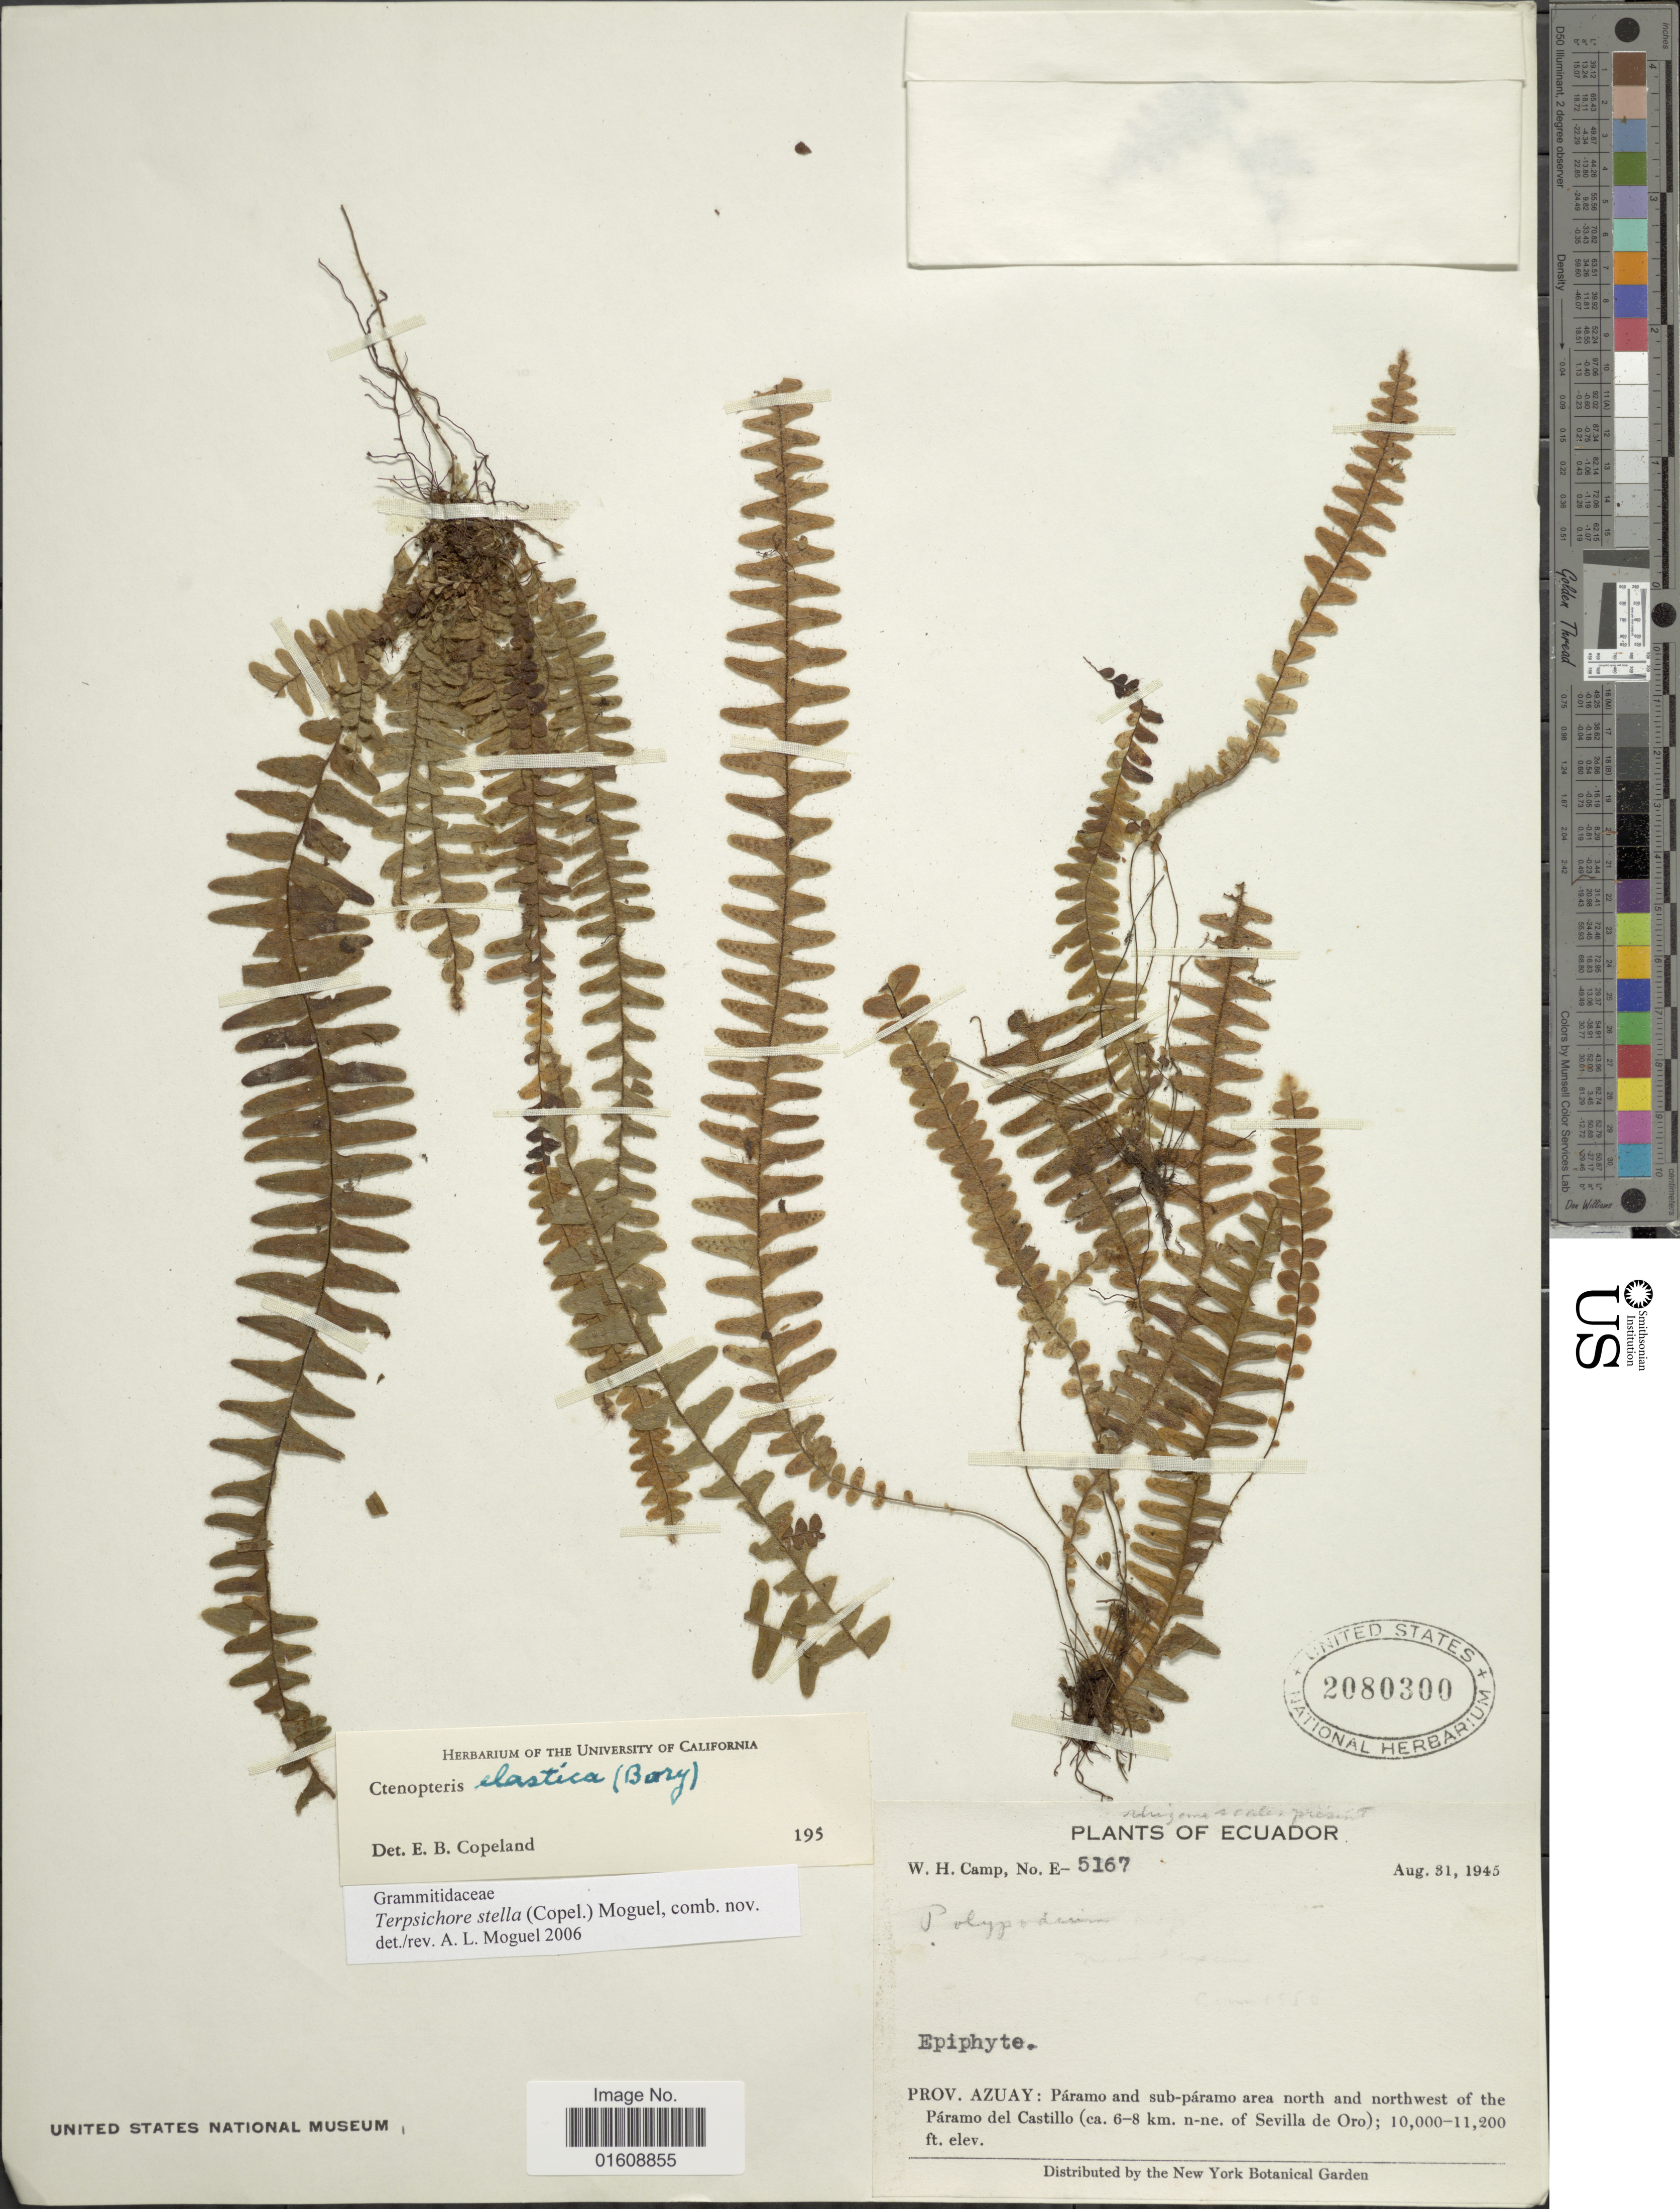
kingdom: Plantae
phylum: Tracheophyta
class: Polypodiopsida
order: Polypodiales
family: Polypodiaceae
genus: Alansmia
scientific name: Alansmia stella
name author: (Copel.) Moguel & M. Kessler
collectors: W. H. Camp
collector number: E-5167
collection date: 1945-08-31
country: Ecuador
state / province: Azuay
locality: Páramo and sub-páramo area north and northwest of the Páramo del Castillo (ca. 6-8 km. n-ne. of Sevilla de Oro)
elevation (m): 3048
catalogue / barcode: US 2080300